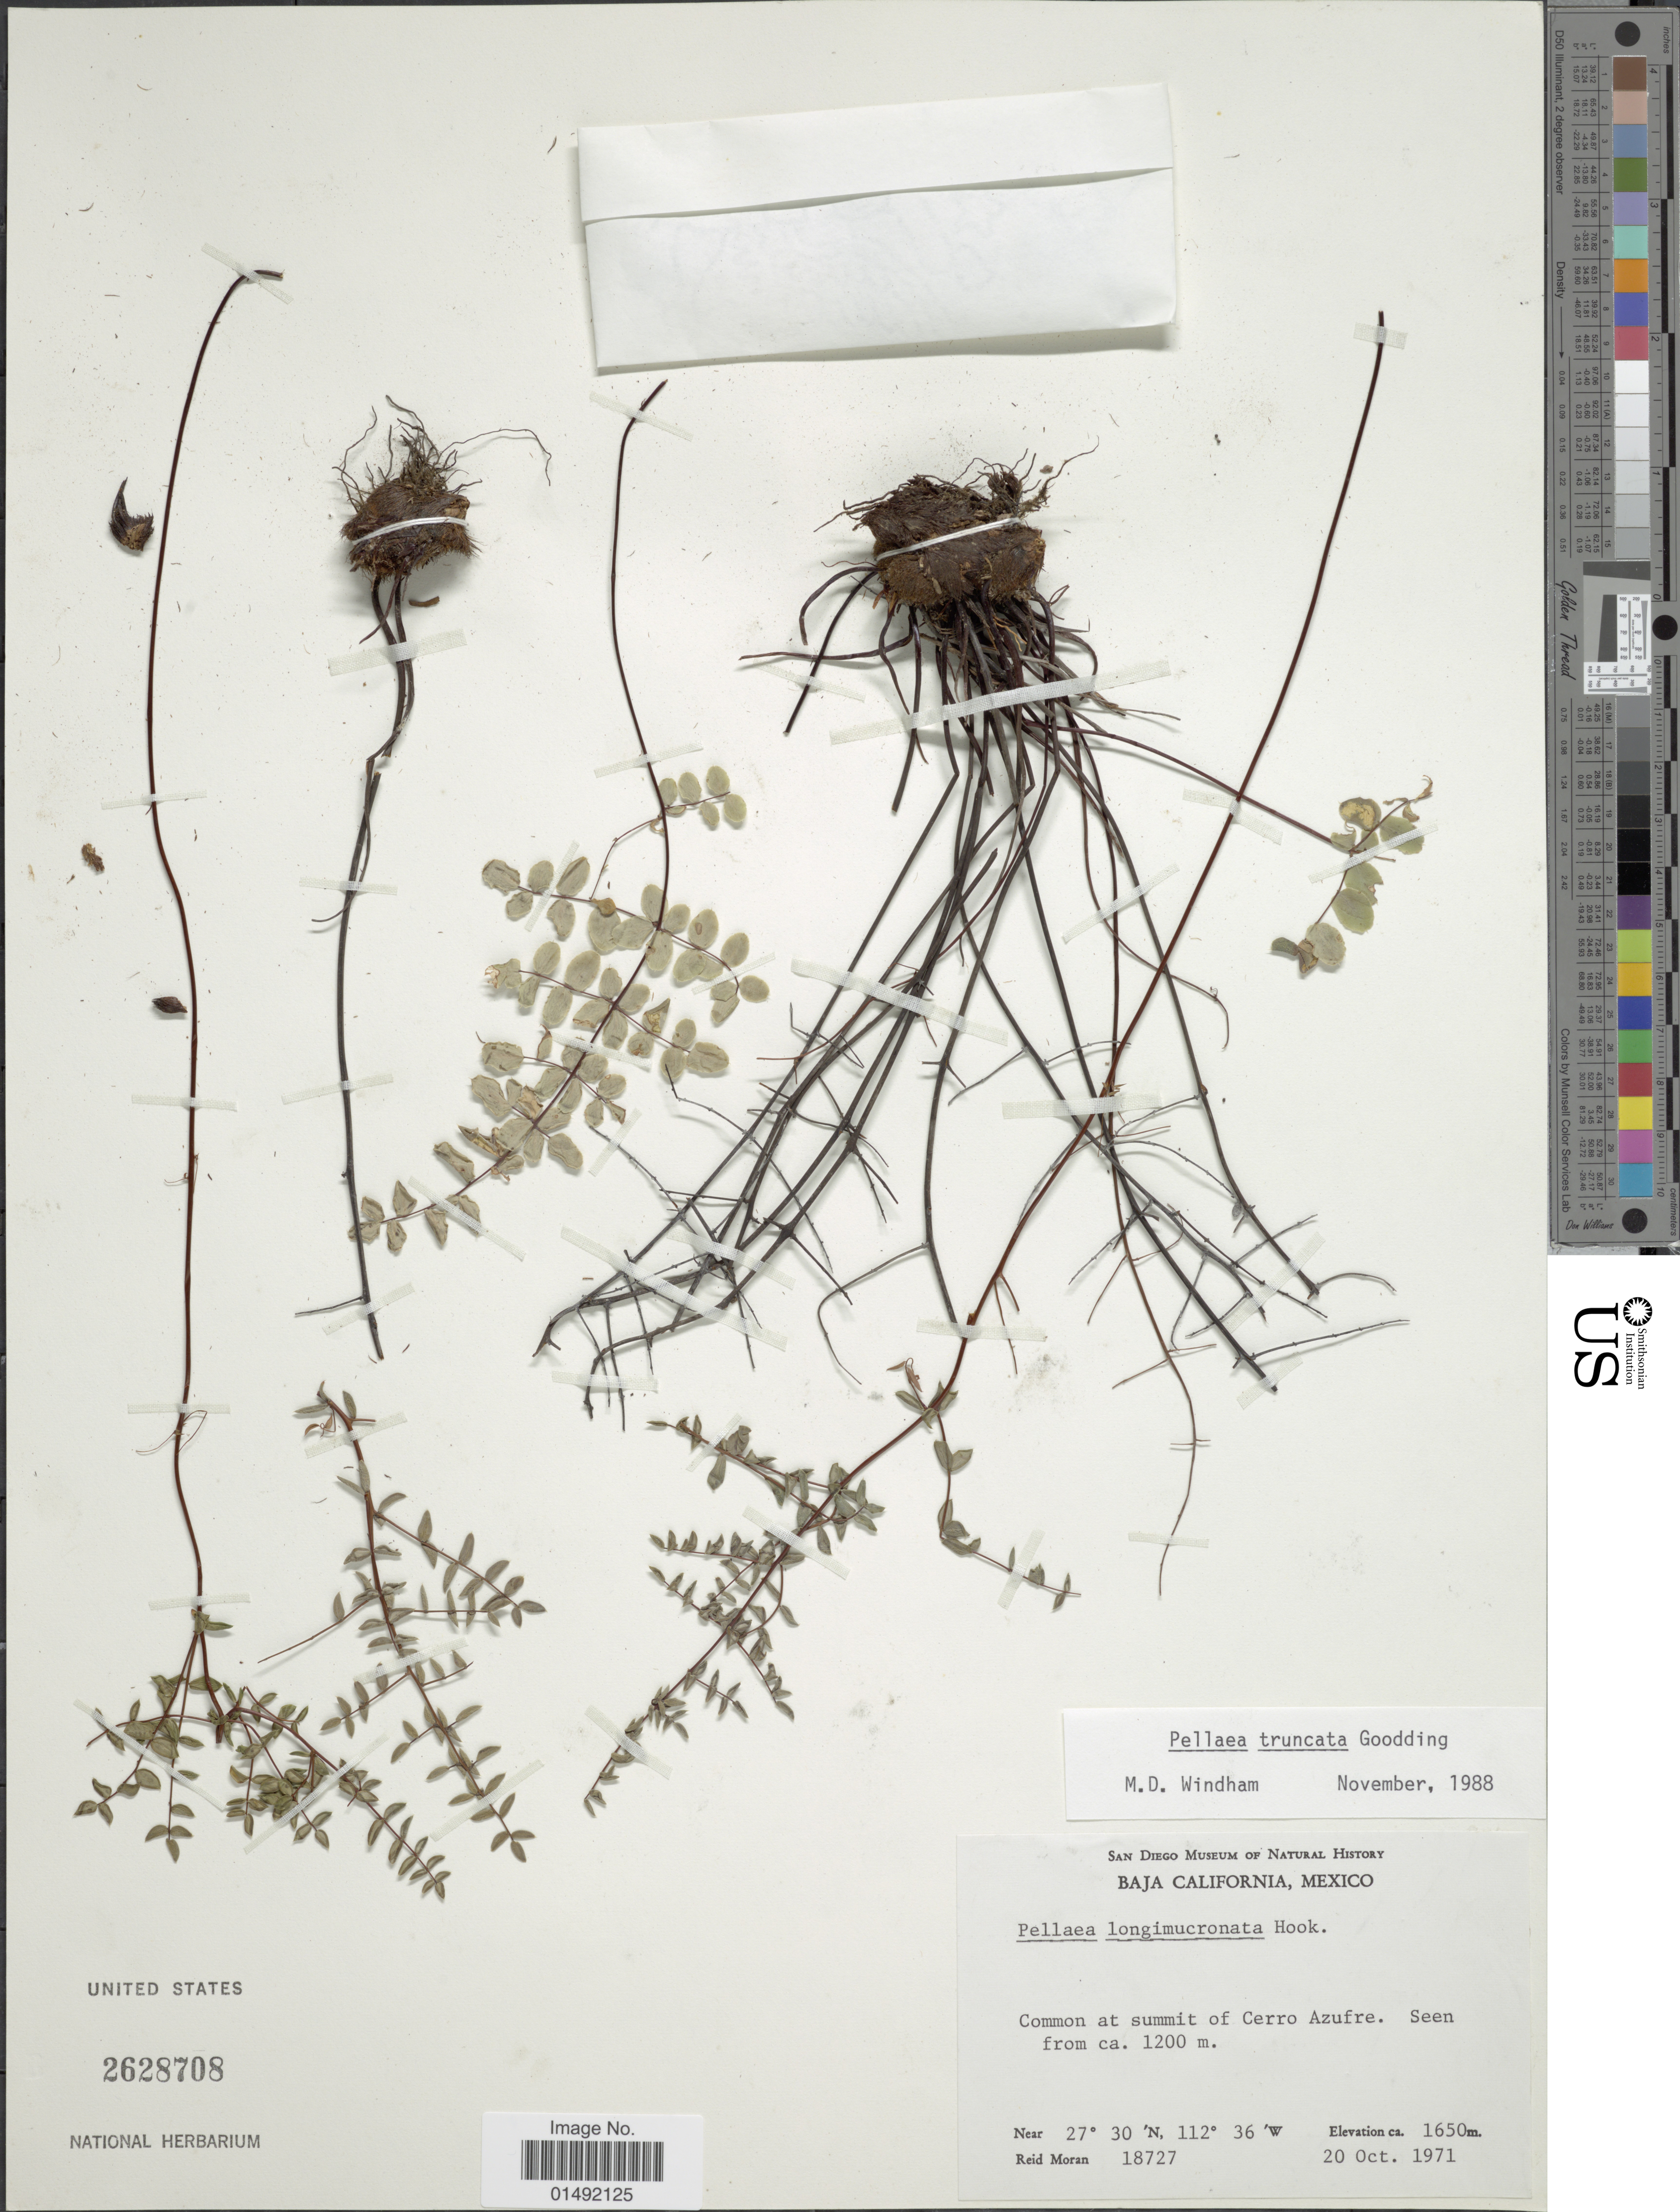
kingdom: Plantae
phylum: Tracheophyta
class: Polypodiopsida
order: Polypodiales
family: Pteridaceae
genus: Pellaea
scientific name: Pellaea truncata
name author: Goodd.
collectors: R. V. Moran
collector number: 18727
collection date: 1971-10-20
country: Mexico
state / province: Baja California Sur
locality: Common at summit of Cerro Azufre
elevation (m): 1650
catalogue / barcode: US 2628708